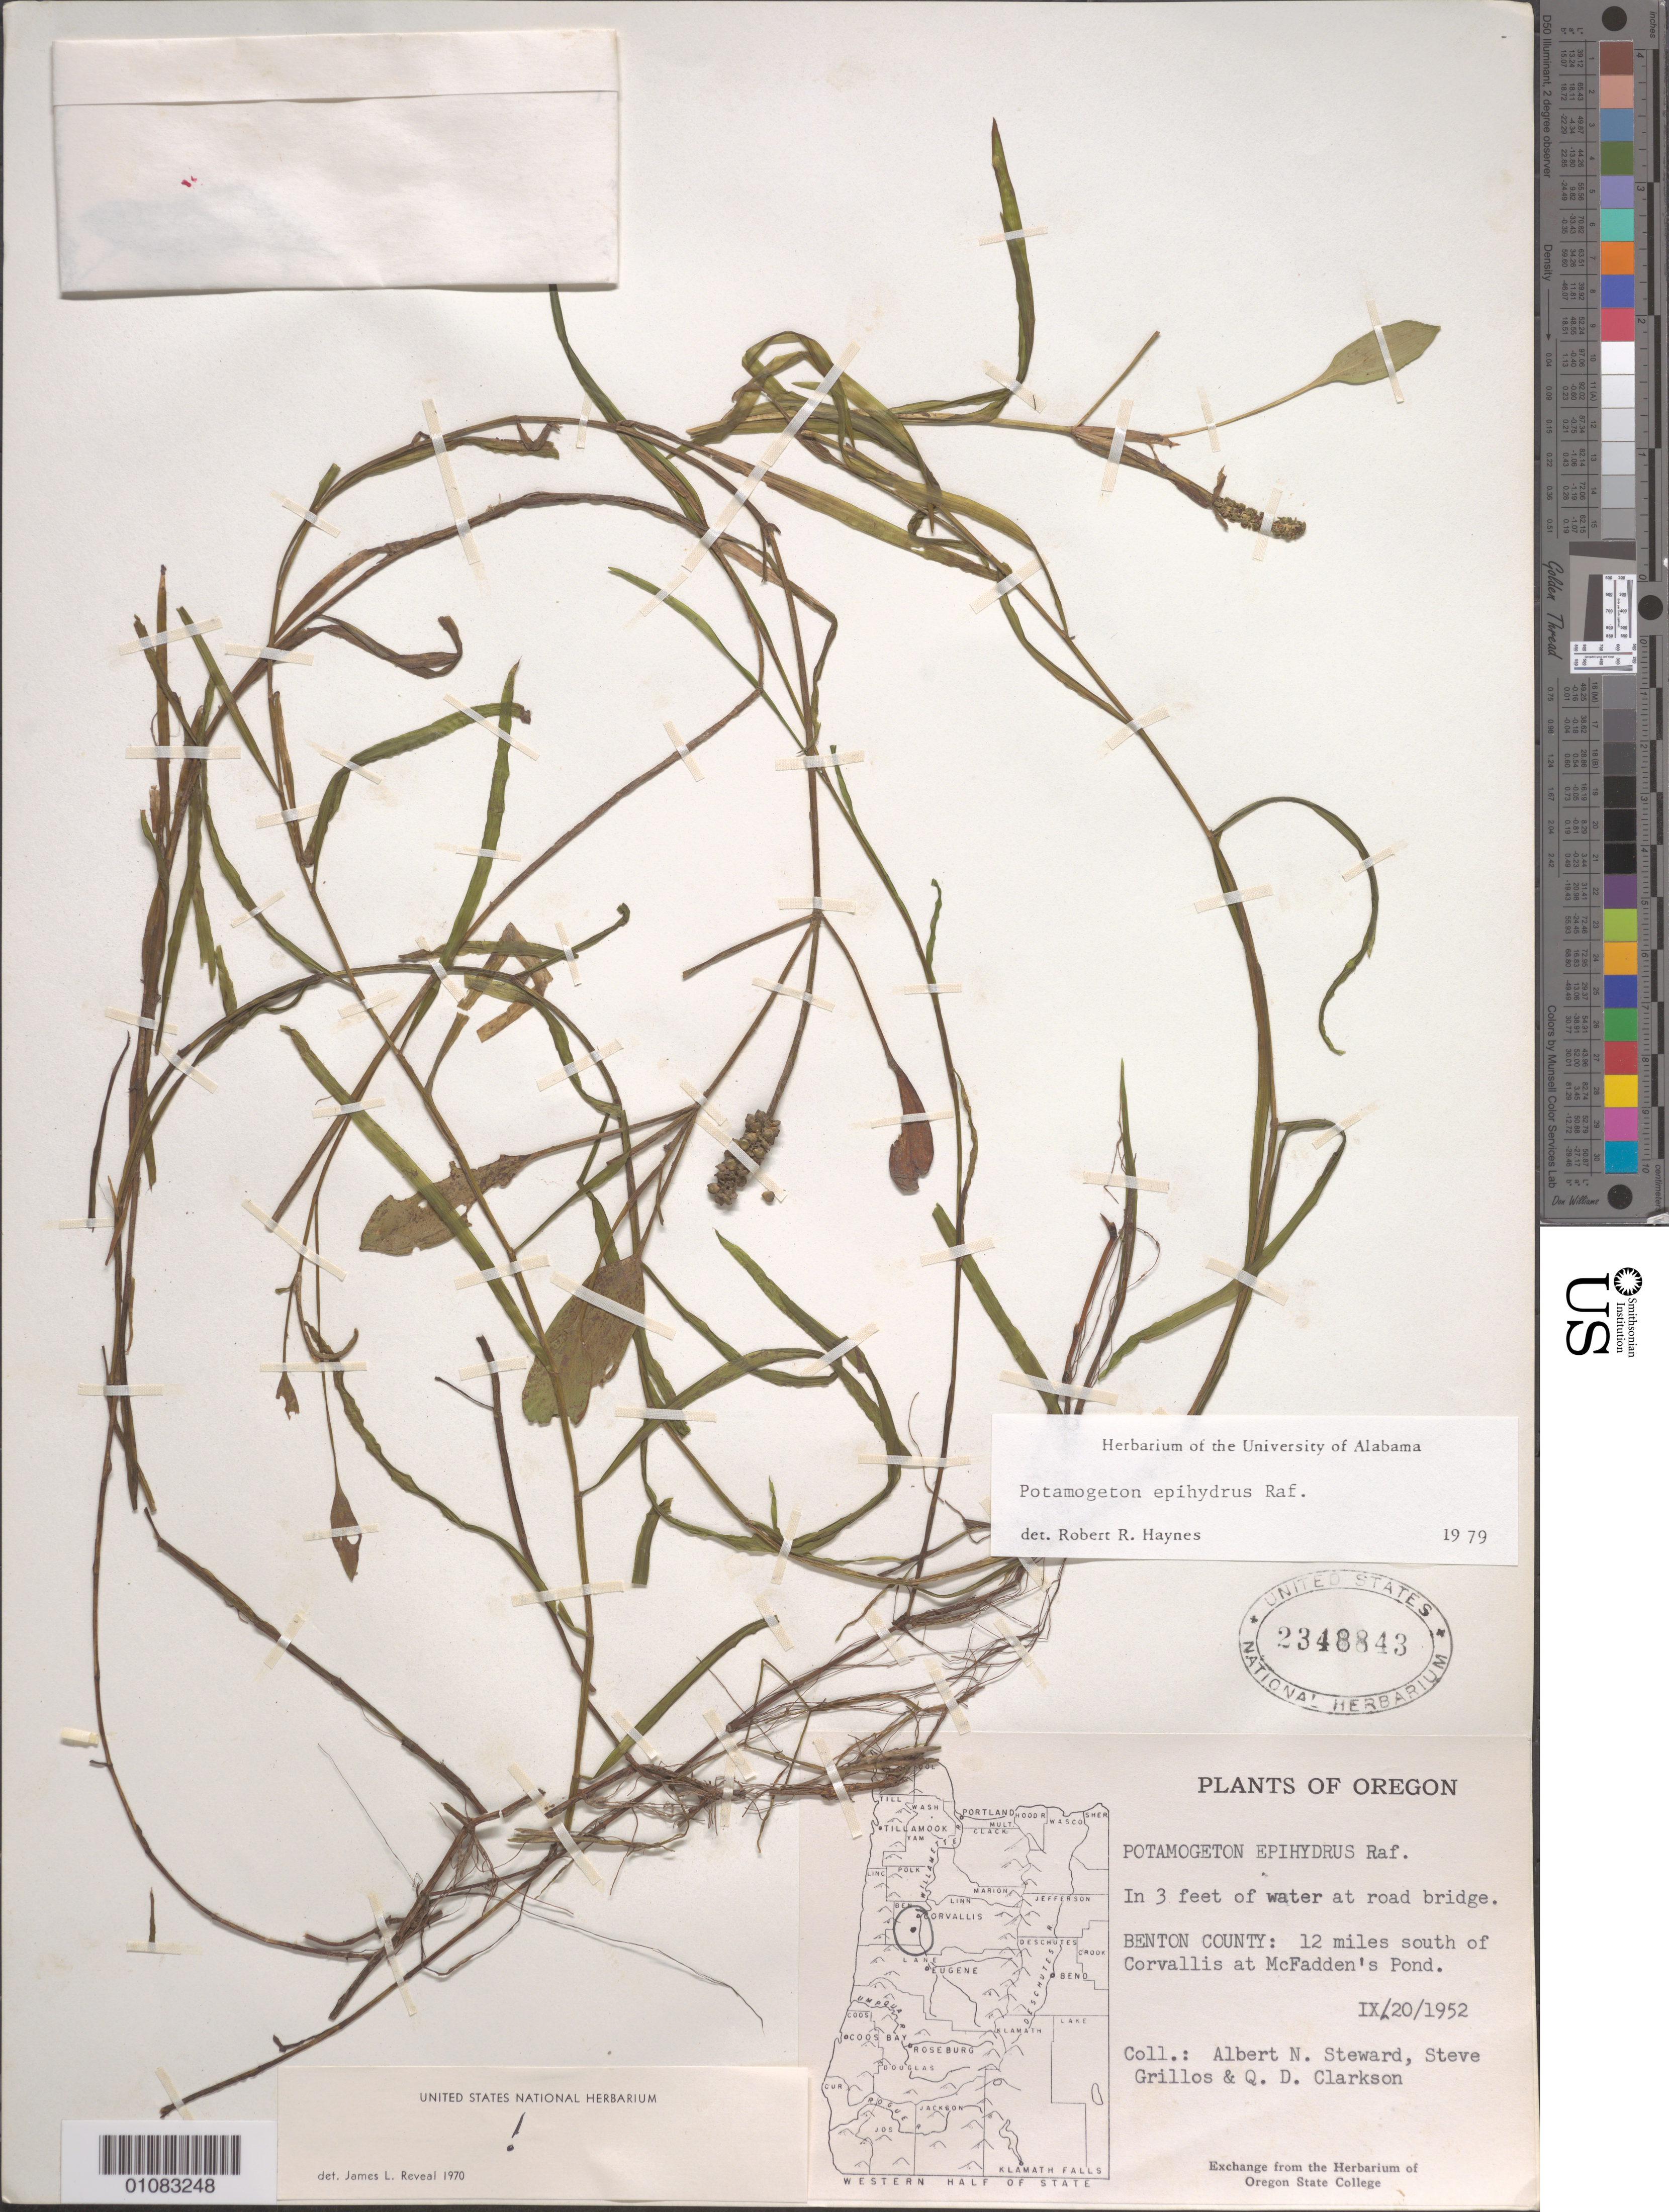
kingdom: Plantae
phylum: Tracheophyta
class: Liliopsida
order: Alismatales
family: Potamogetonaceae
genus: Potamogeton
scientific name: Potamogeton epihydrus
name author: Raf.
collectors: A. N. Steward, S. Grillos & Q. Clarkson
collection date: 1952-04-20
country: United States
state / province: Oregon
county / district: Benton County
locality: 12 mi. S of Corvallis at McFadden's Pond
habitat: In water at road bridge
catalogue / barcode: US 2348843